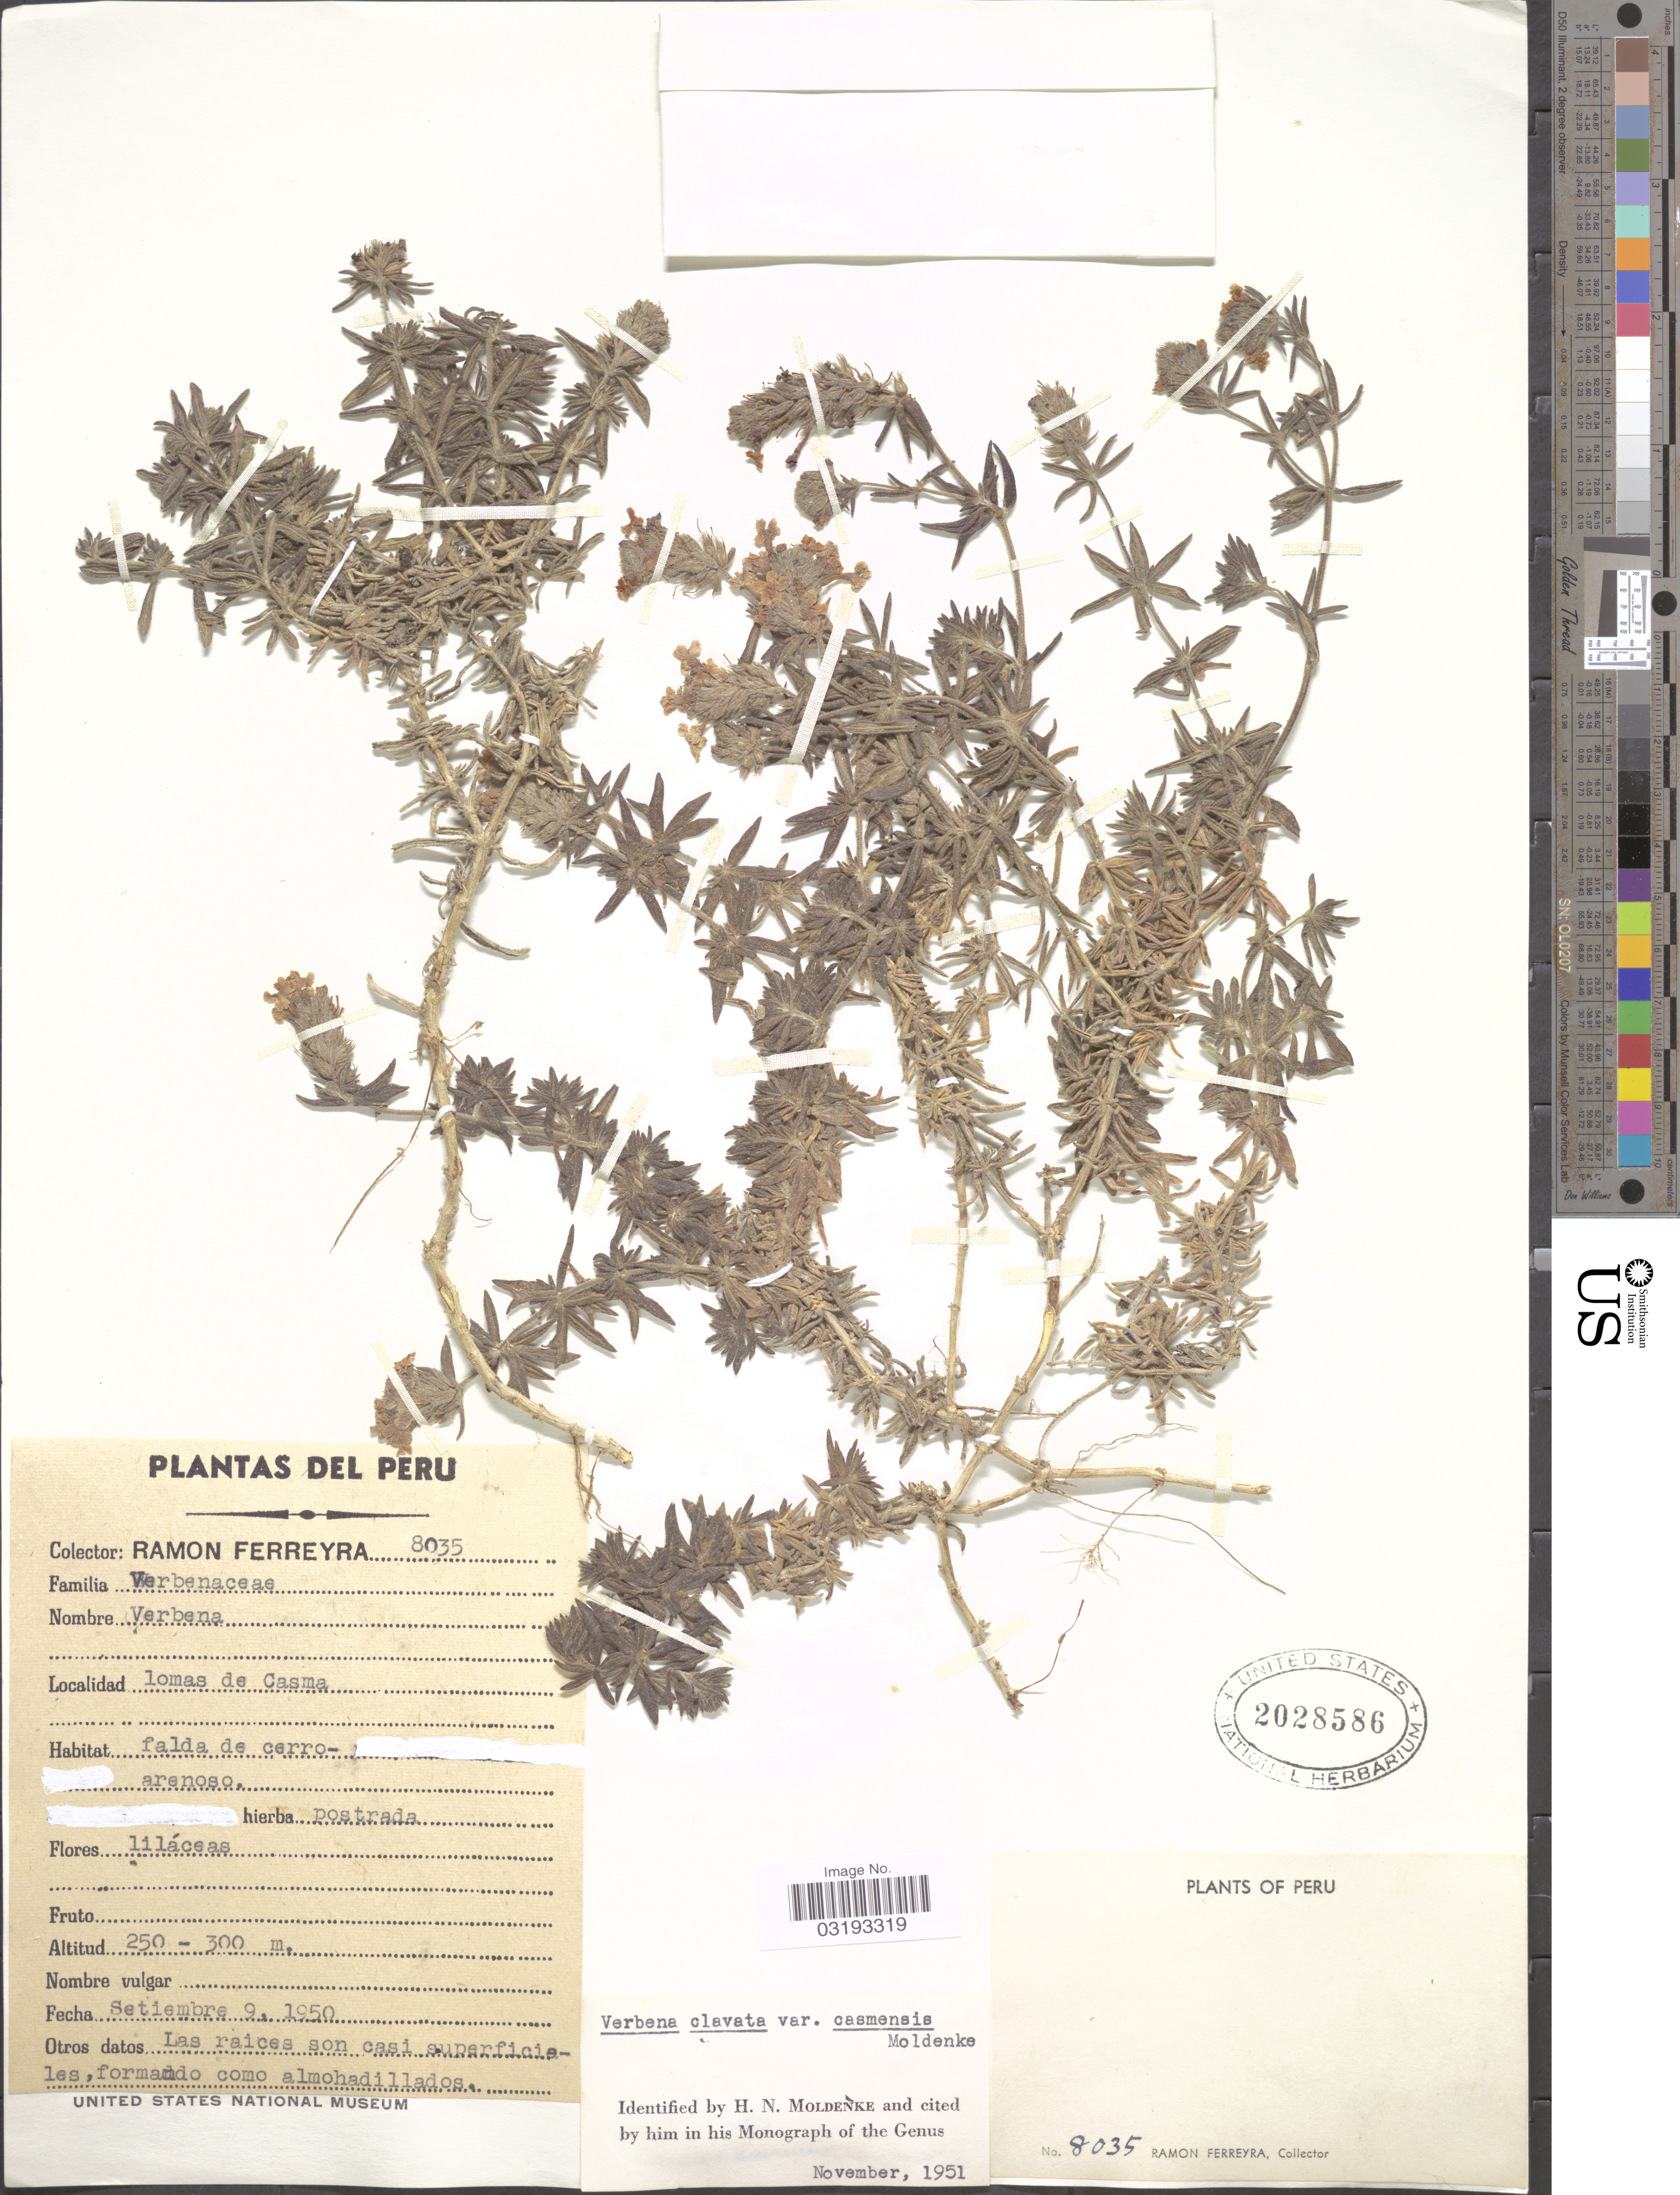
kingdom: Plantae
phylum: Tracheophyta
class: Magnoliopsida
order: Lamiales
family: Verbenaceae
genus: Verbena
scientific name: Verbena clavata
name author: Ruiz & Pav.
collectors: R. A. Ferreyra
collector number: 8035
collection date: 1950-09-09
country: Peru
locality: Lomas de Casma.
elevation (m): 250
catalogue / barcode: US 2028586